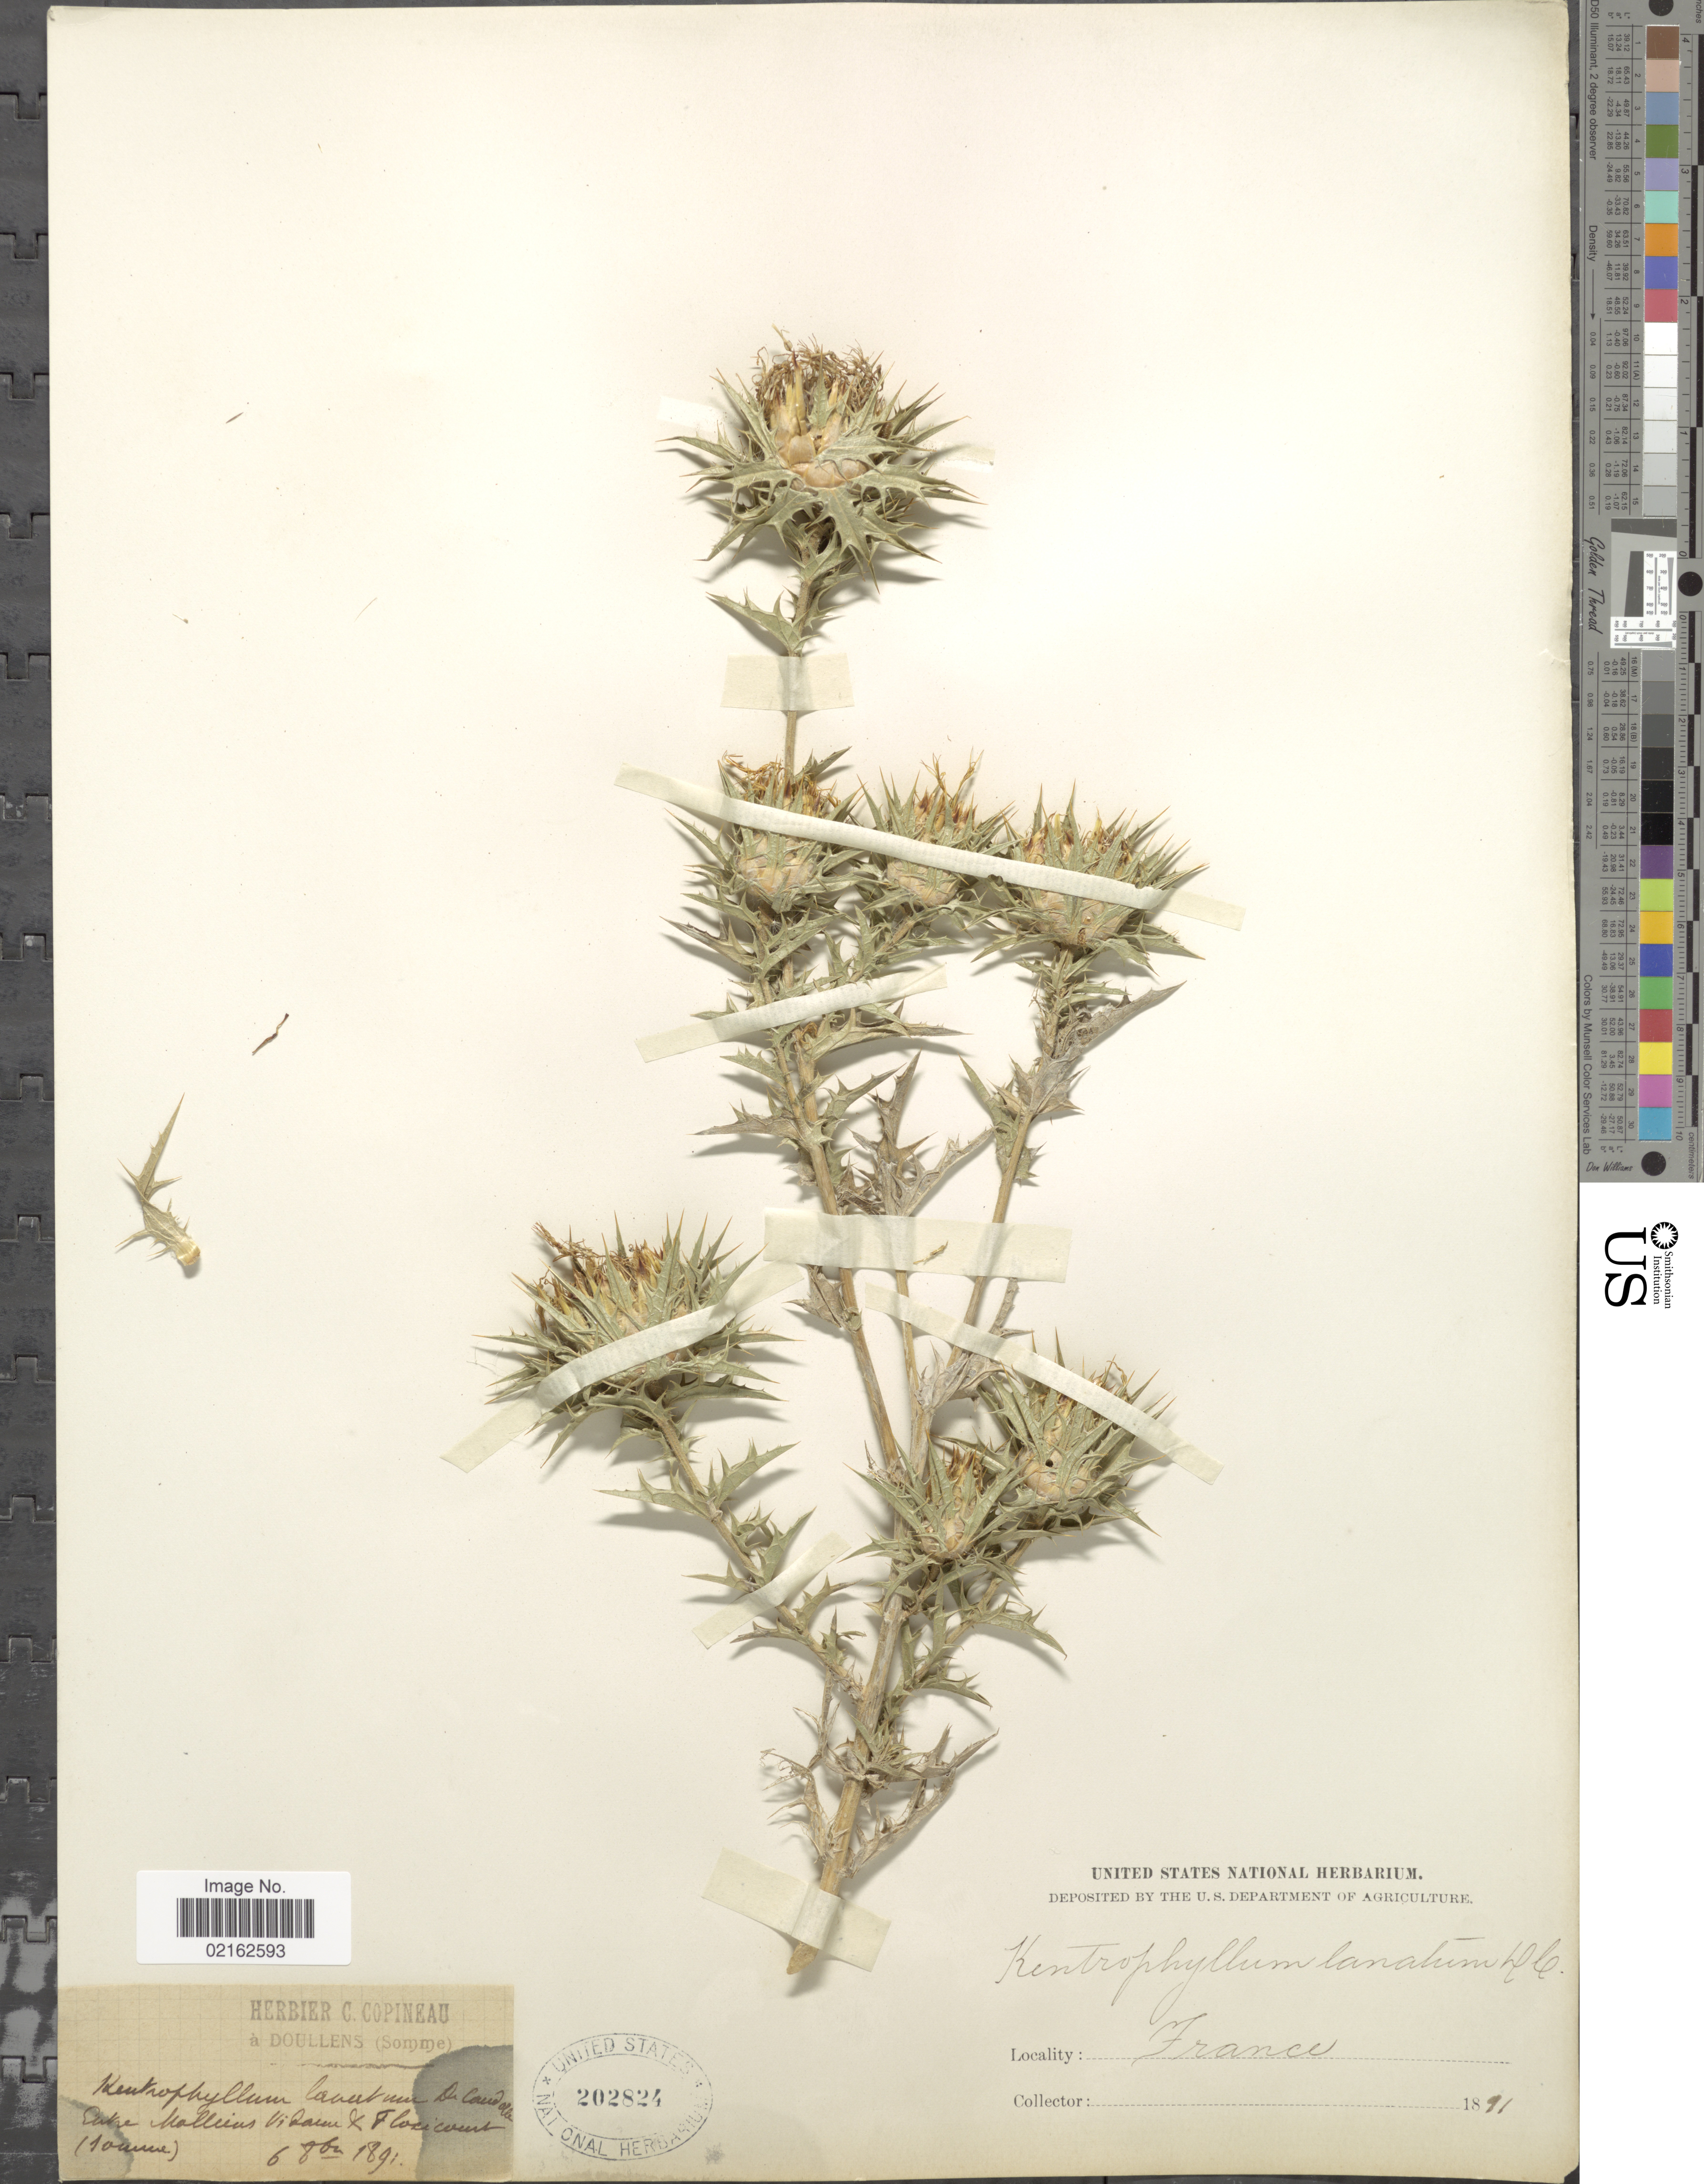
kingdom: Plantae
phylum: Tracheophyta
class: Magnoliopsida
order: Asterales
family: Asteraceae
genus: Carthamus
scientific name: Carthamus lanatus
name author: L.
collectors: ex herb. C. Copineau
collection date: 1891-10-06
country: France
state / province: Hauts-de-France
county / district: Somme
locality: Entre Moliiens Vidame & Floxicourt (Somme)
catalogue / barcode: US 202824